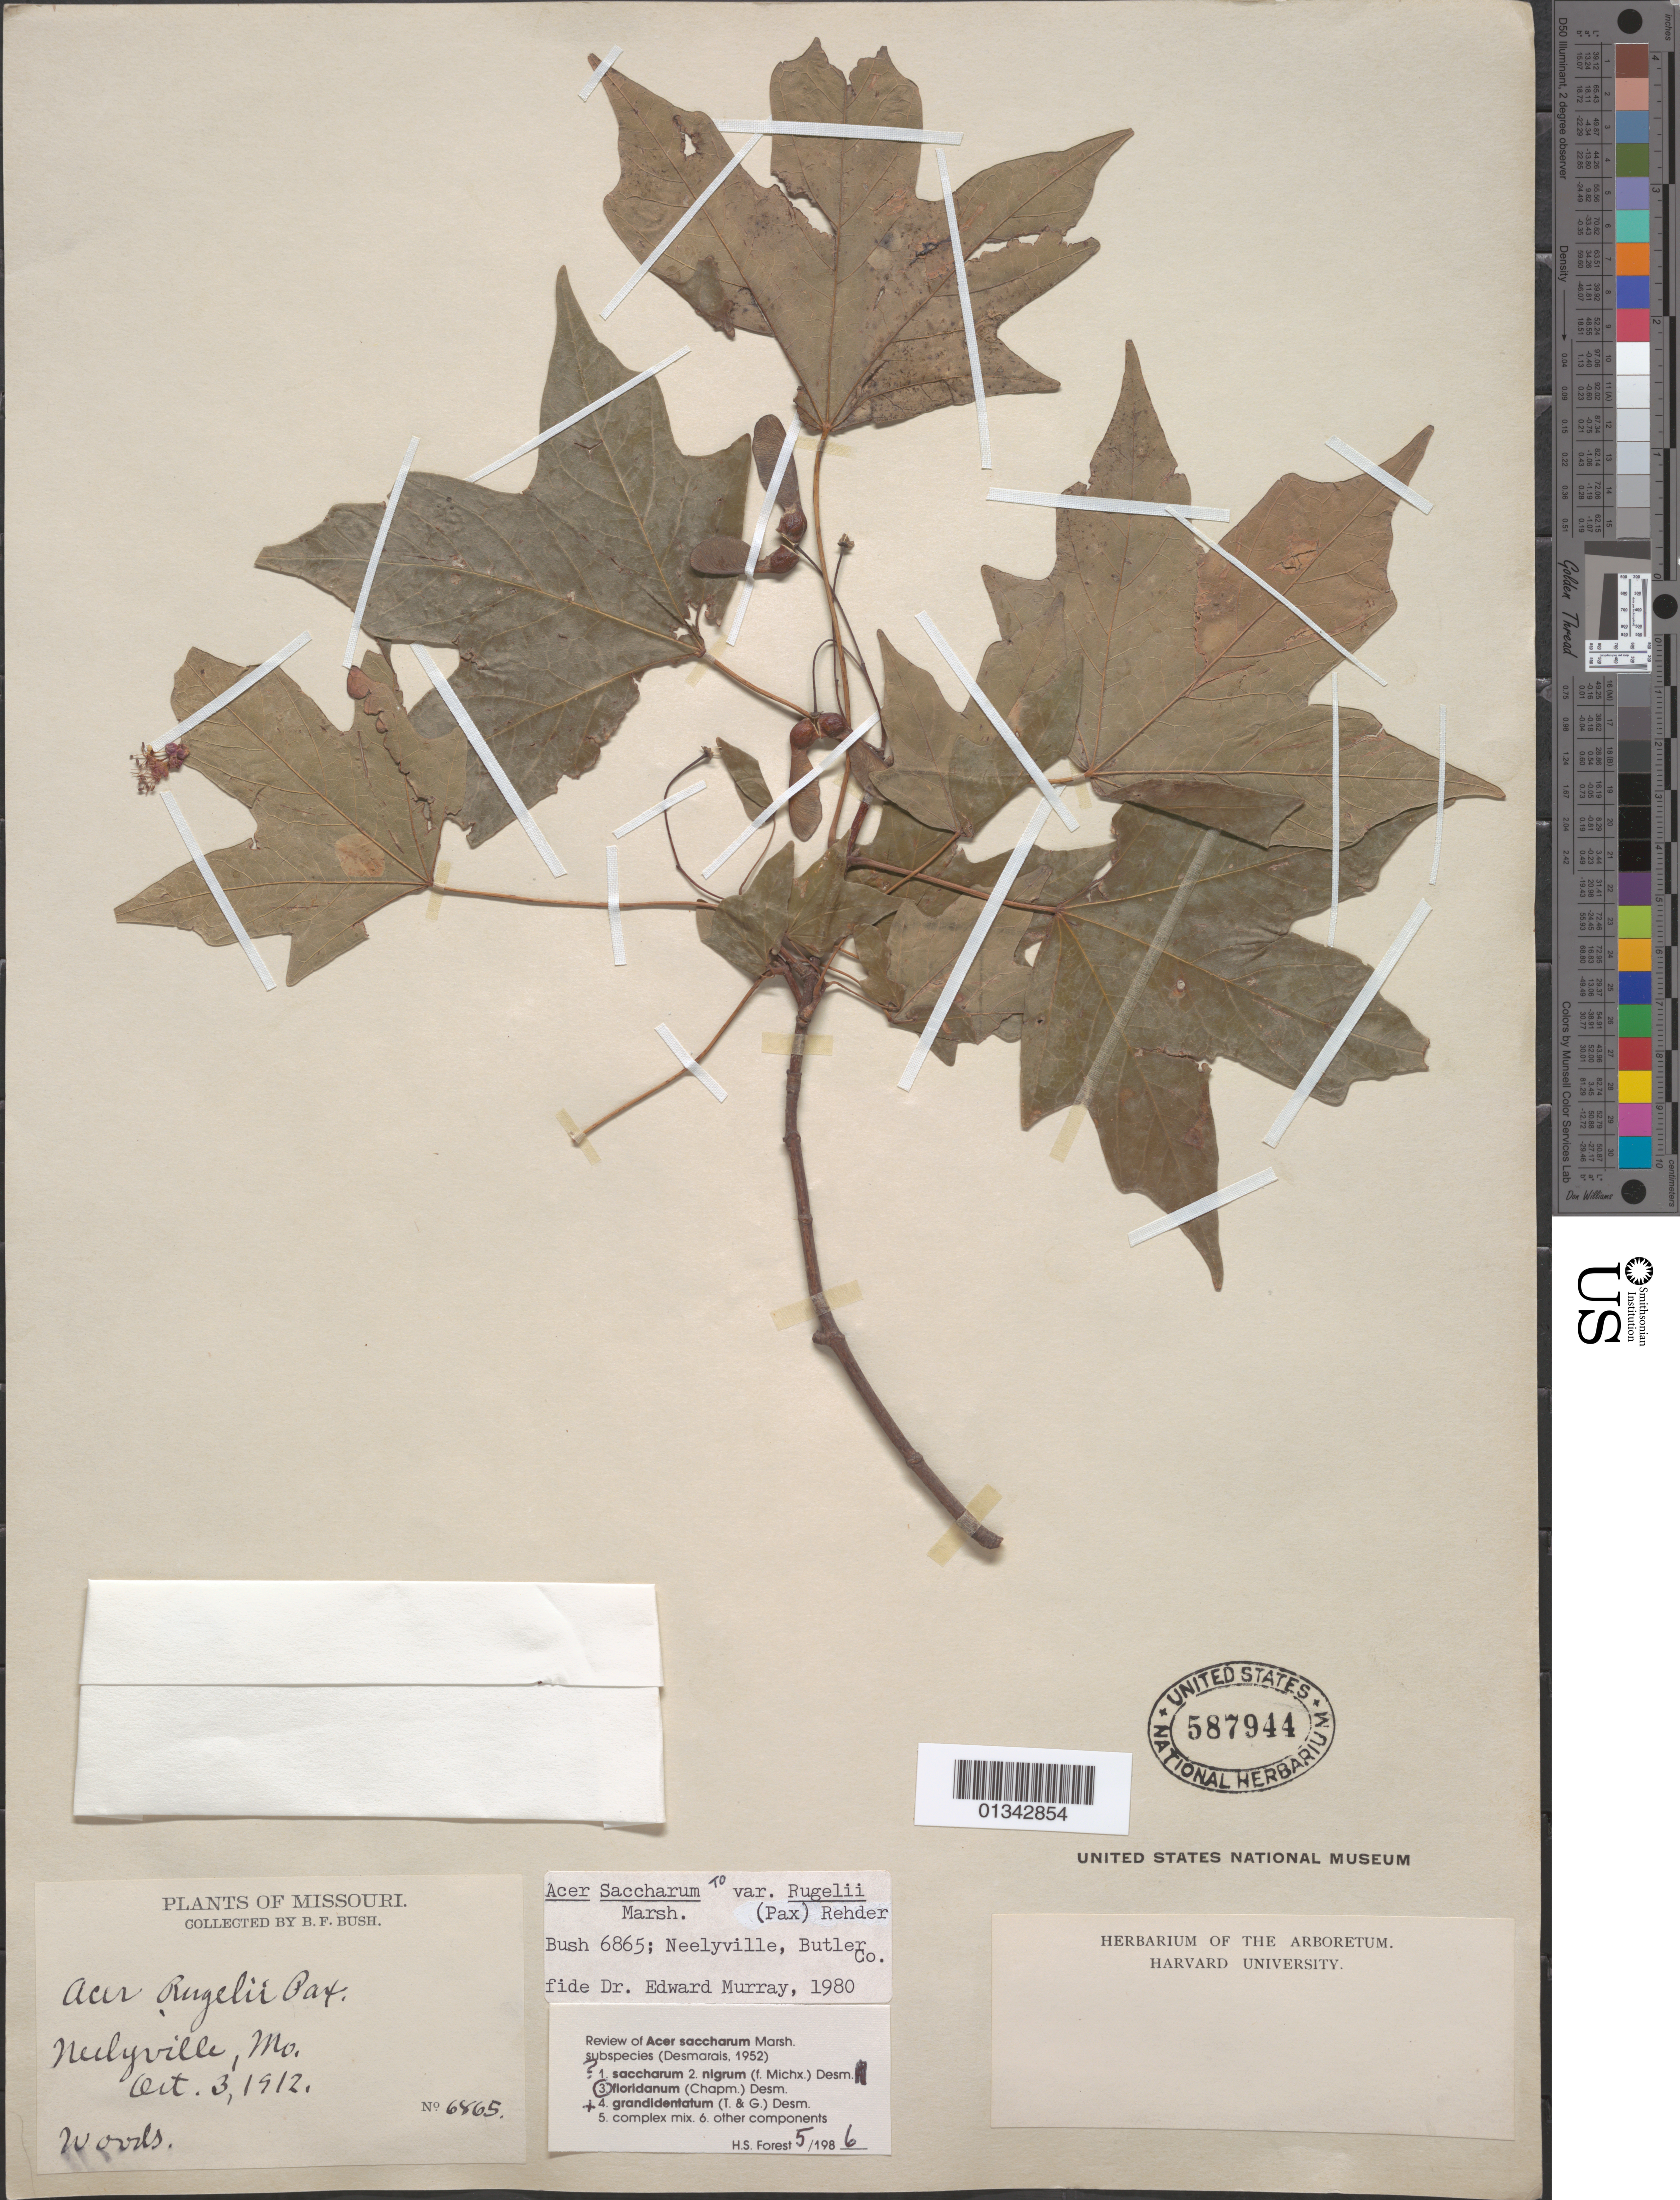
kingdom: Plantae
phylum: Tracheophyta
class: Magnoliopsida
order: Sapindales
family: Sapindaceae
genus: Acer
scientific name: Acer saccharum subsp. floridanum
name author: (Chapm.) Desmarais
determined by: Forest, H. S.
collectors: B. F. Bush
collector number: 6865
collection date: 1912-10-03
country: United States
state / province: Missouri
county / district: Butler County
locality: Neelyville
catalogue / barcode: US 587944